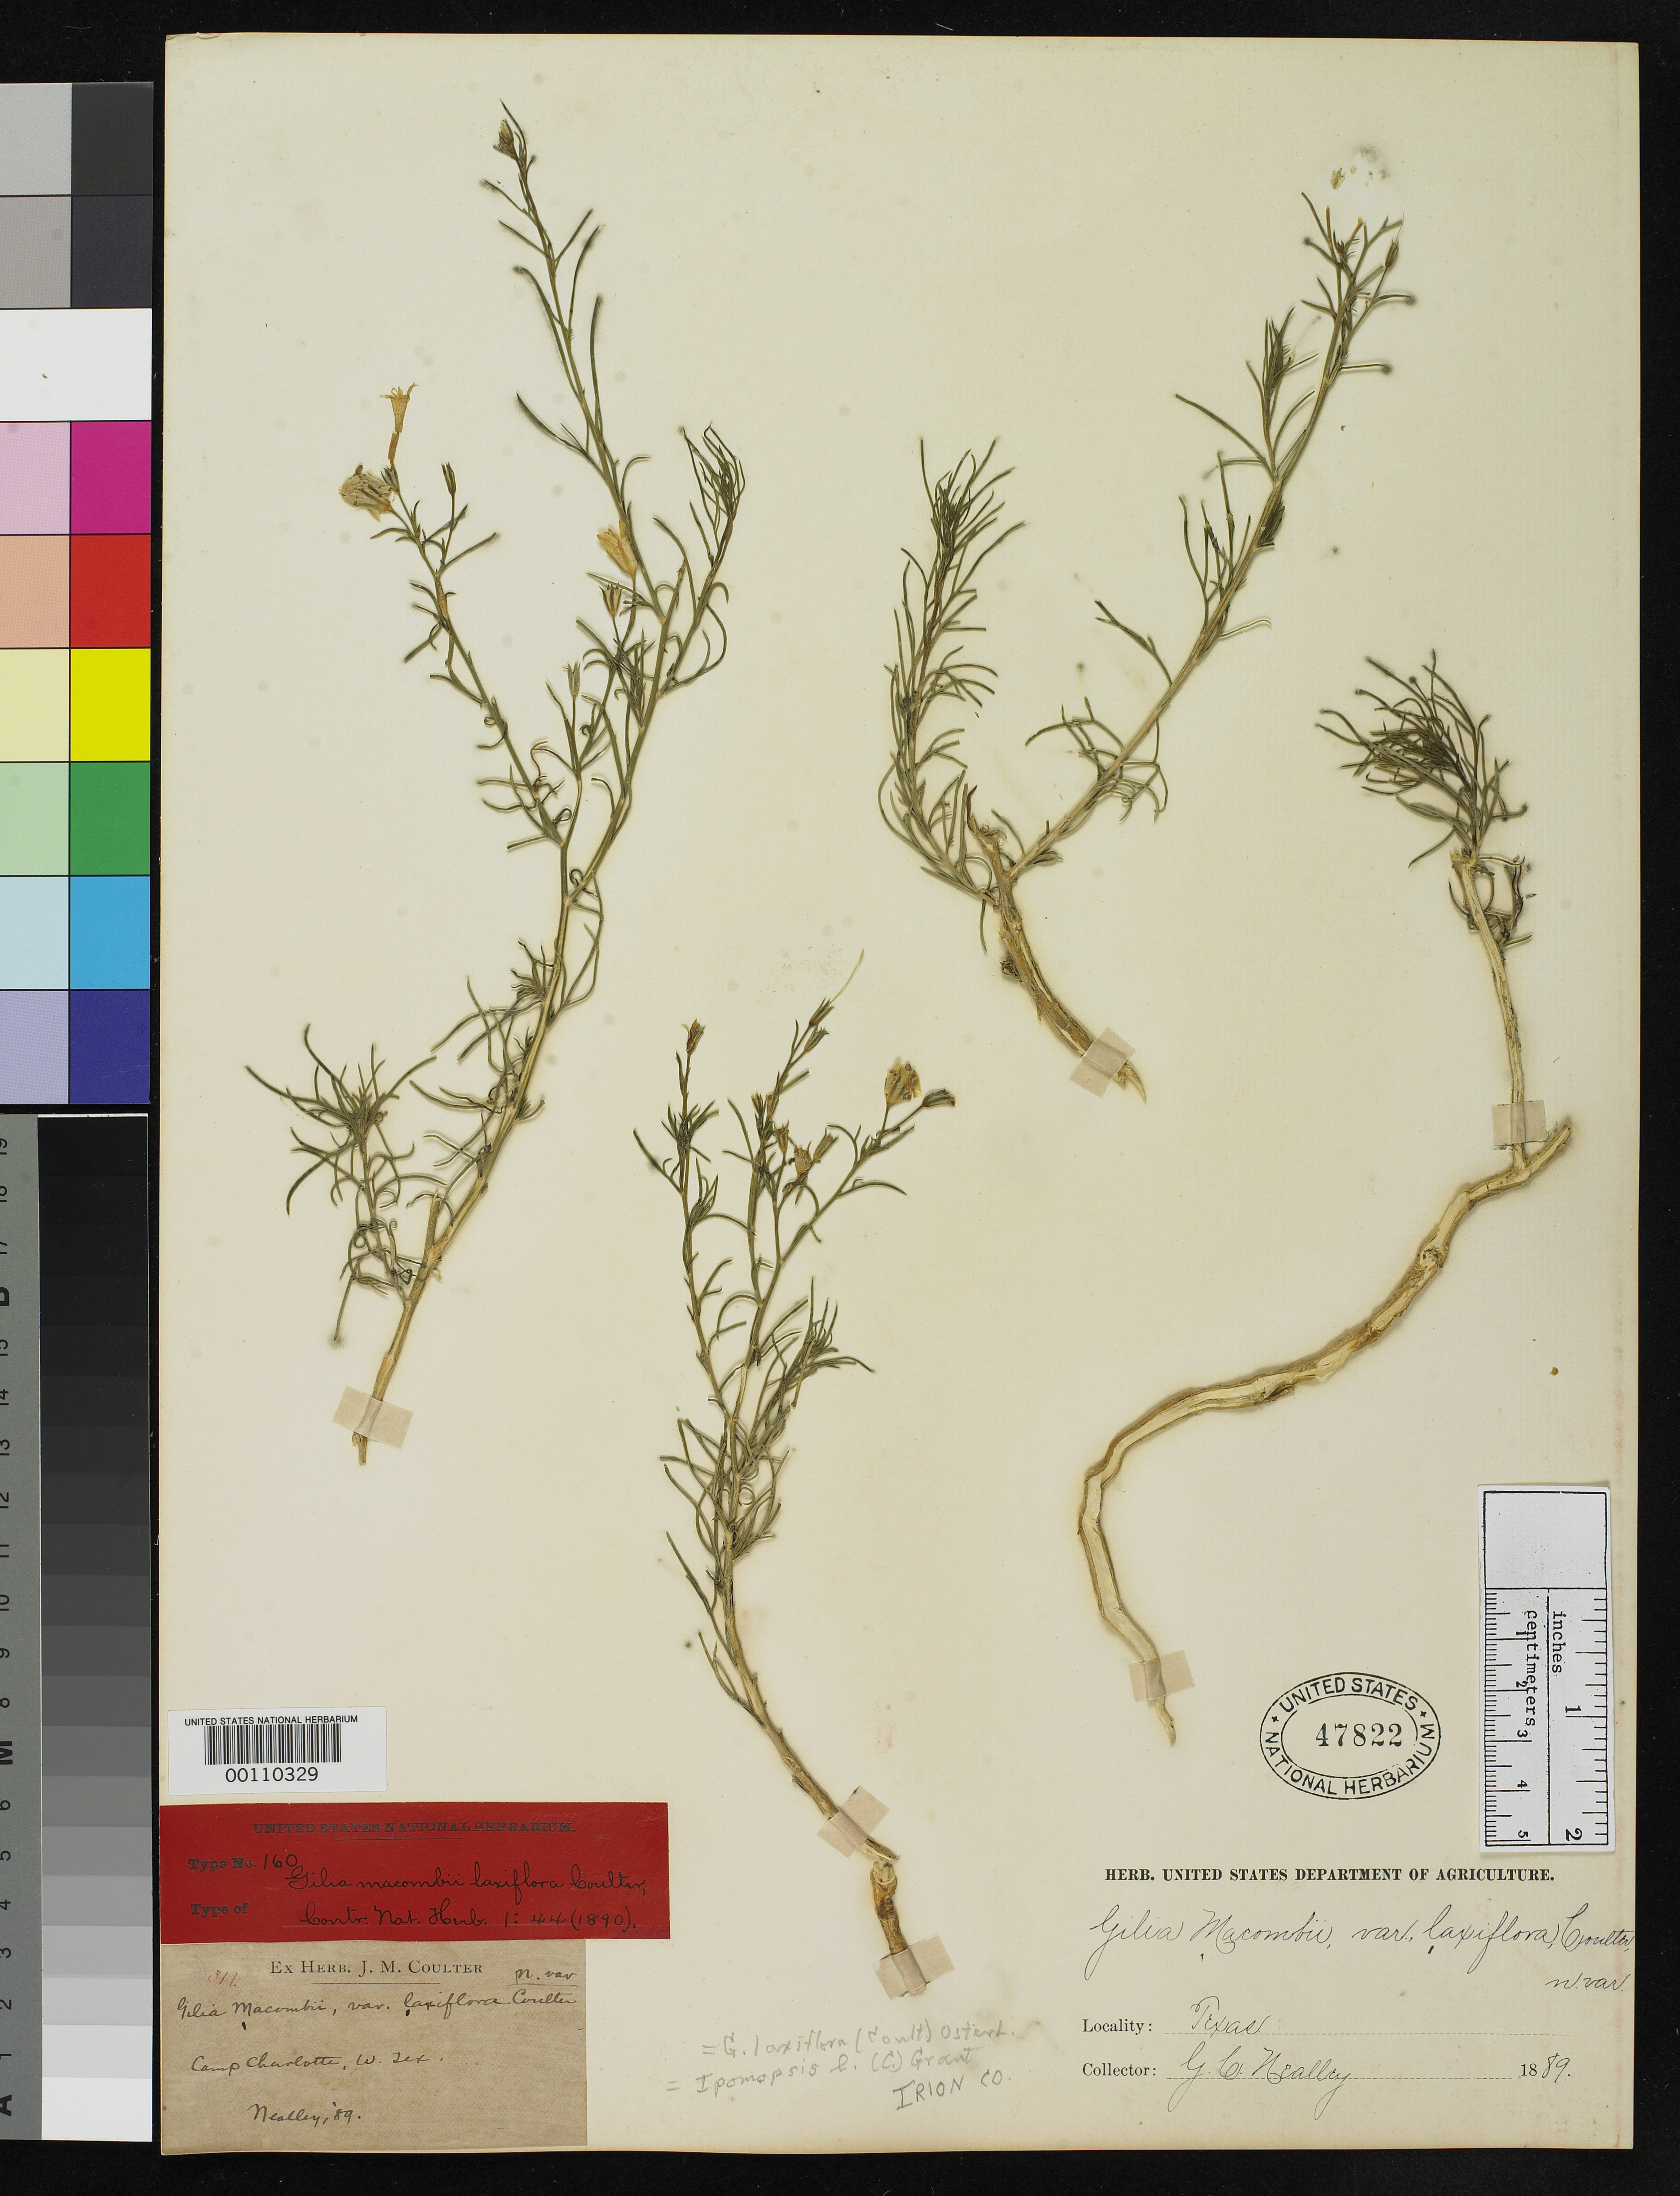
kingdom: Plantae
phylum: Tracheophyta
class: Magnoliopsida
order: Ericales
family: Polemoniaceae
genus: Gilia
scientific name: Gilia macombii var. laxiflora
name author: J.M. Coult.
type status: Type Collection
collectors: G. C. Nealley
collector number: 311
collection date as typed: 1889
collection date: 1889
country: United States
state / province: Texas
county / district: Irion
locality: Camp Charlotte.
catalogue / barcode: US 47822